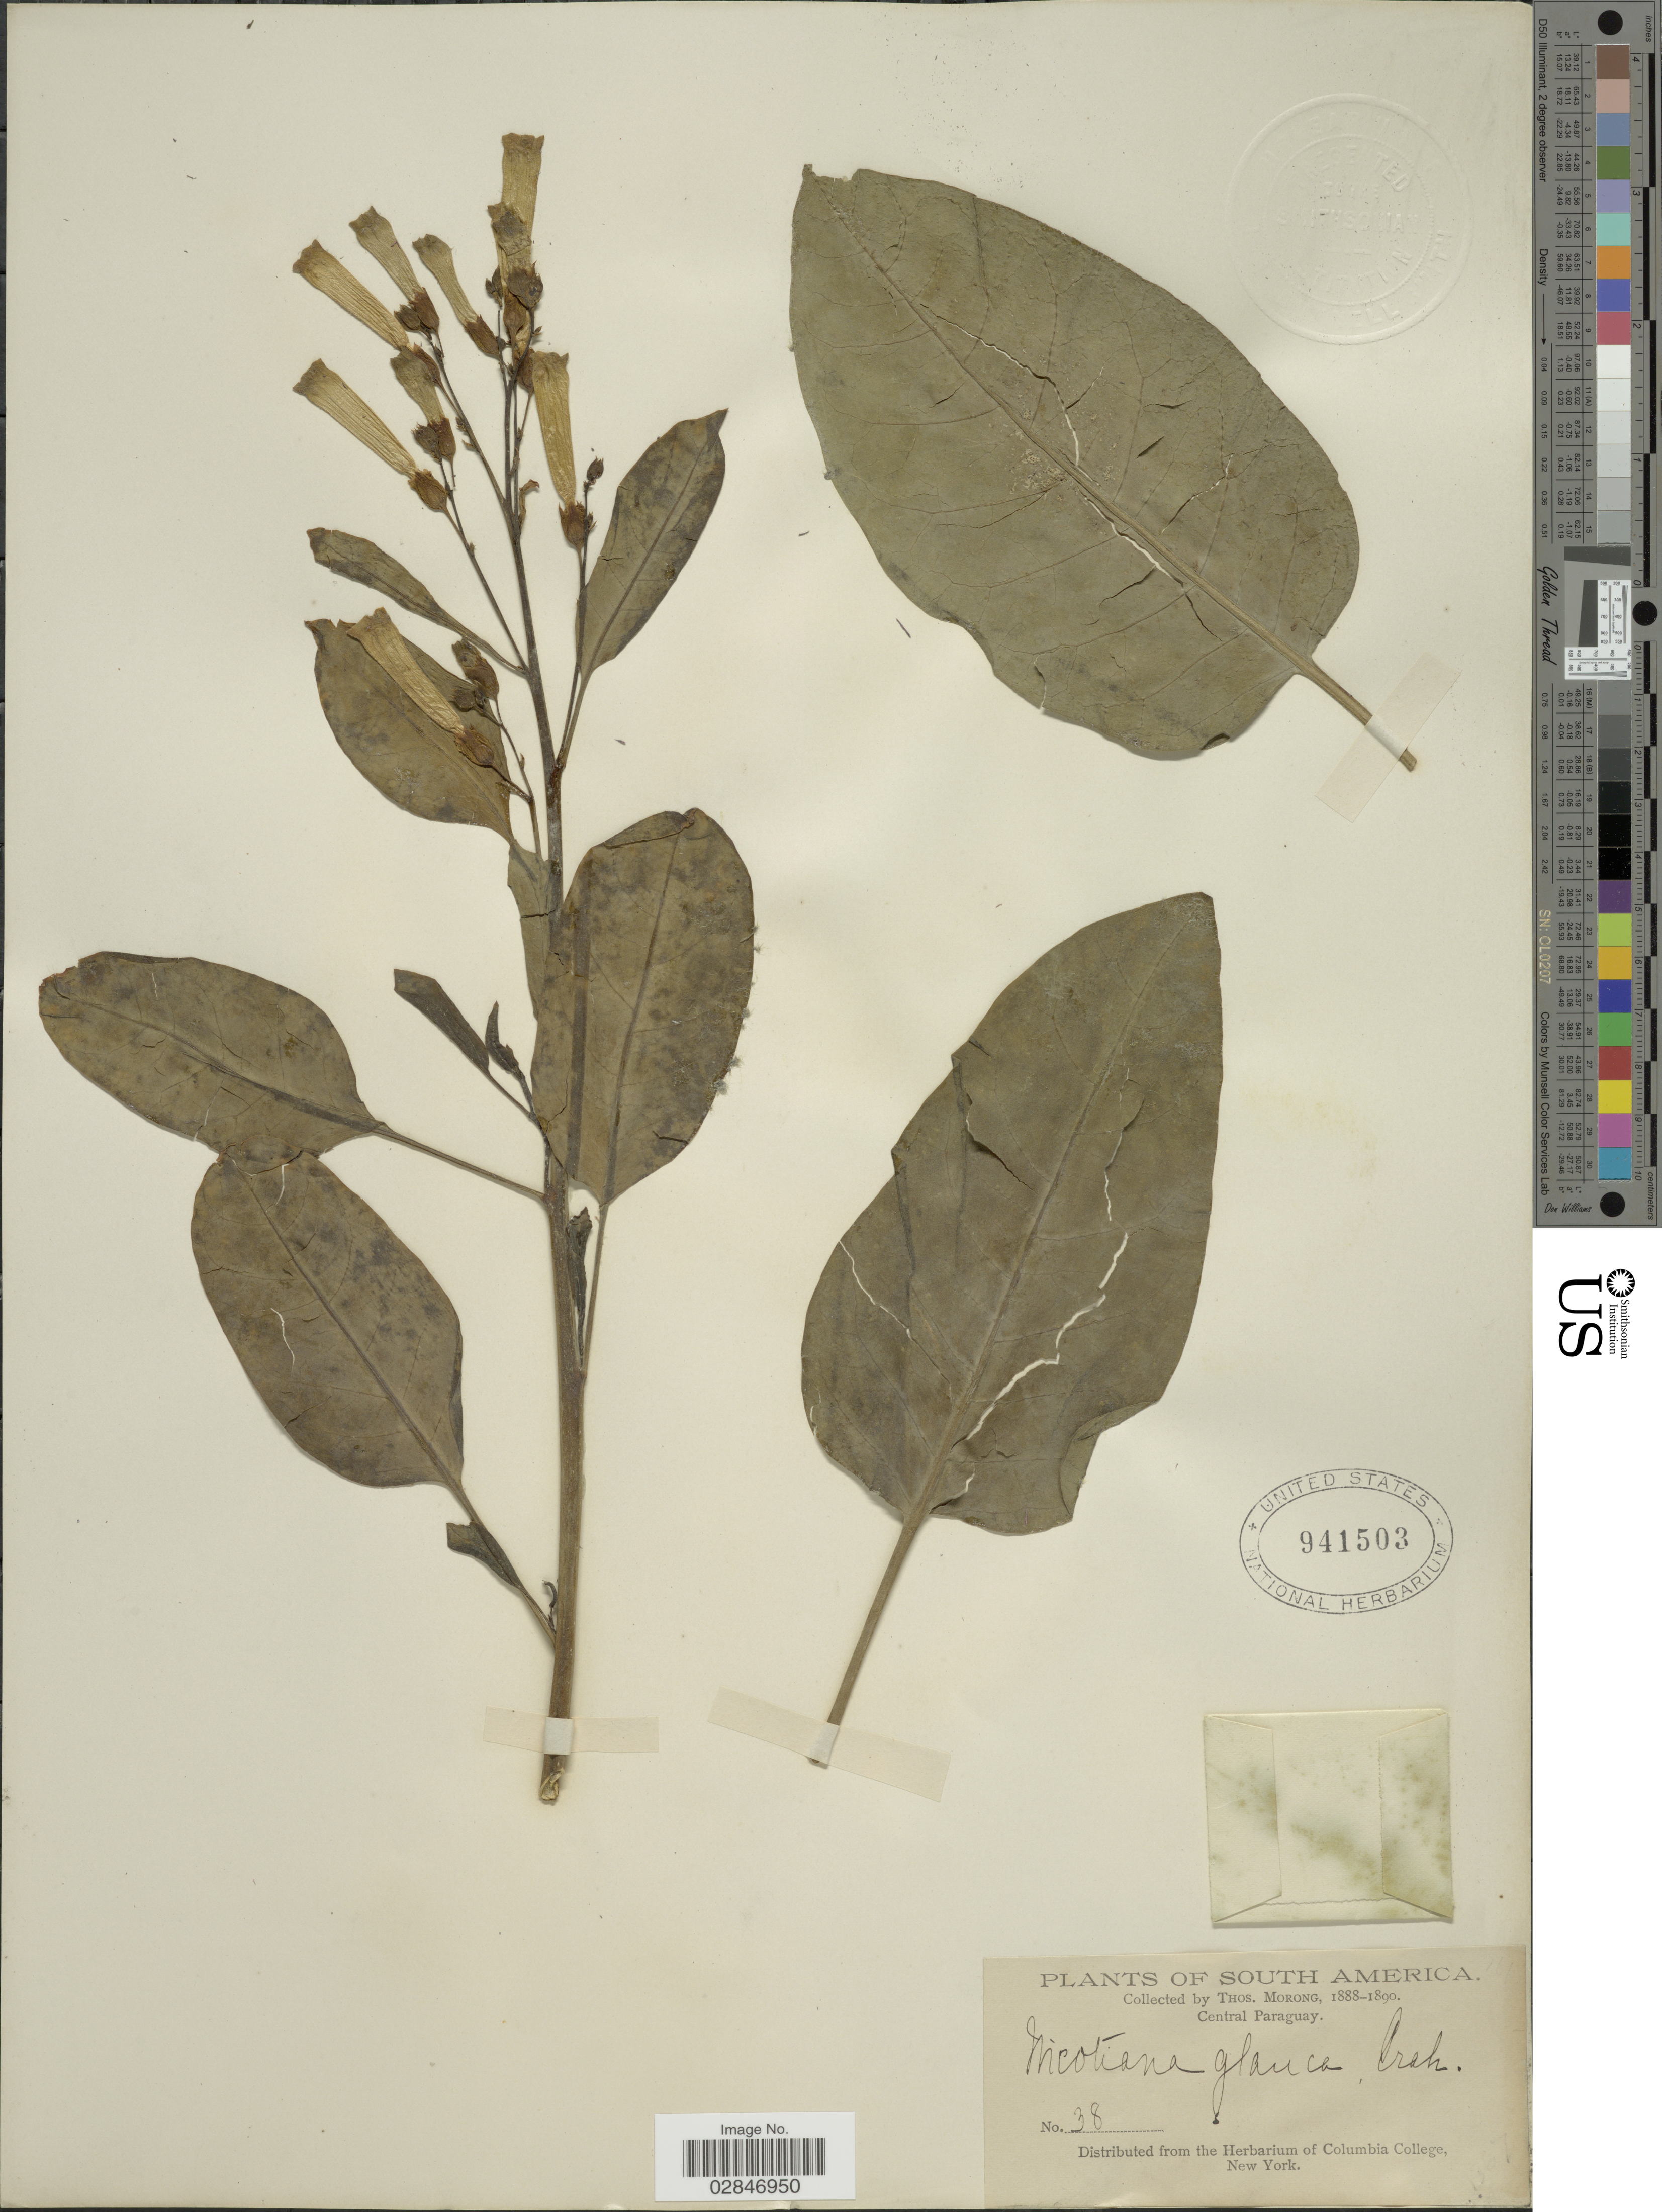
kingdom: Plantae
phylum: Tracheophyta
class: Magnoliopsida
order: Solanales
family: Solanaceae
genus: Nicotiana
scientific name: Nicotiana glauca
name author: Graham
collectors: ex herb. T. Morong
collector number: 38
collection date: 1888/1890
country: Paraguay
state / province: Central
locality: Central Paraguay.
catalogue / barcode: US 941503